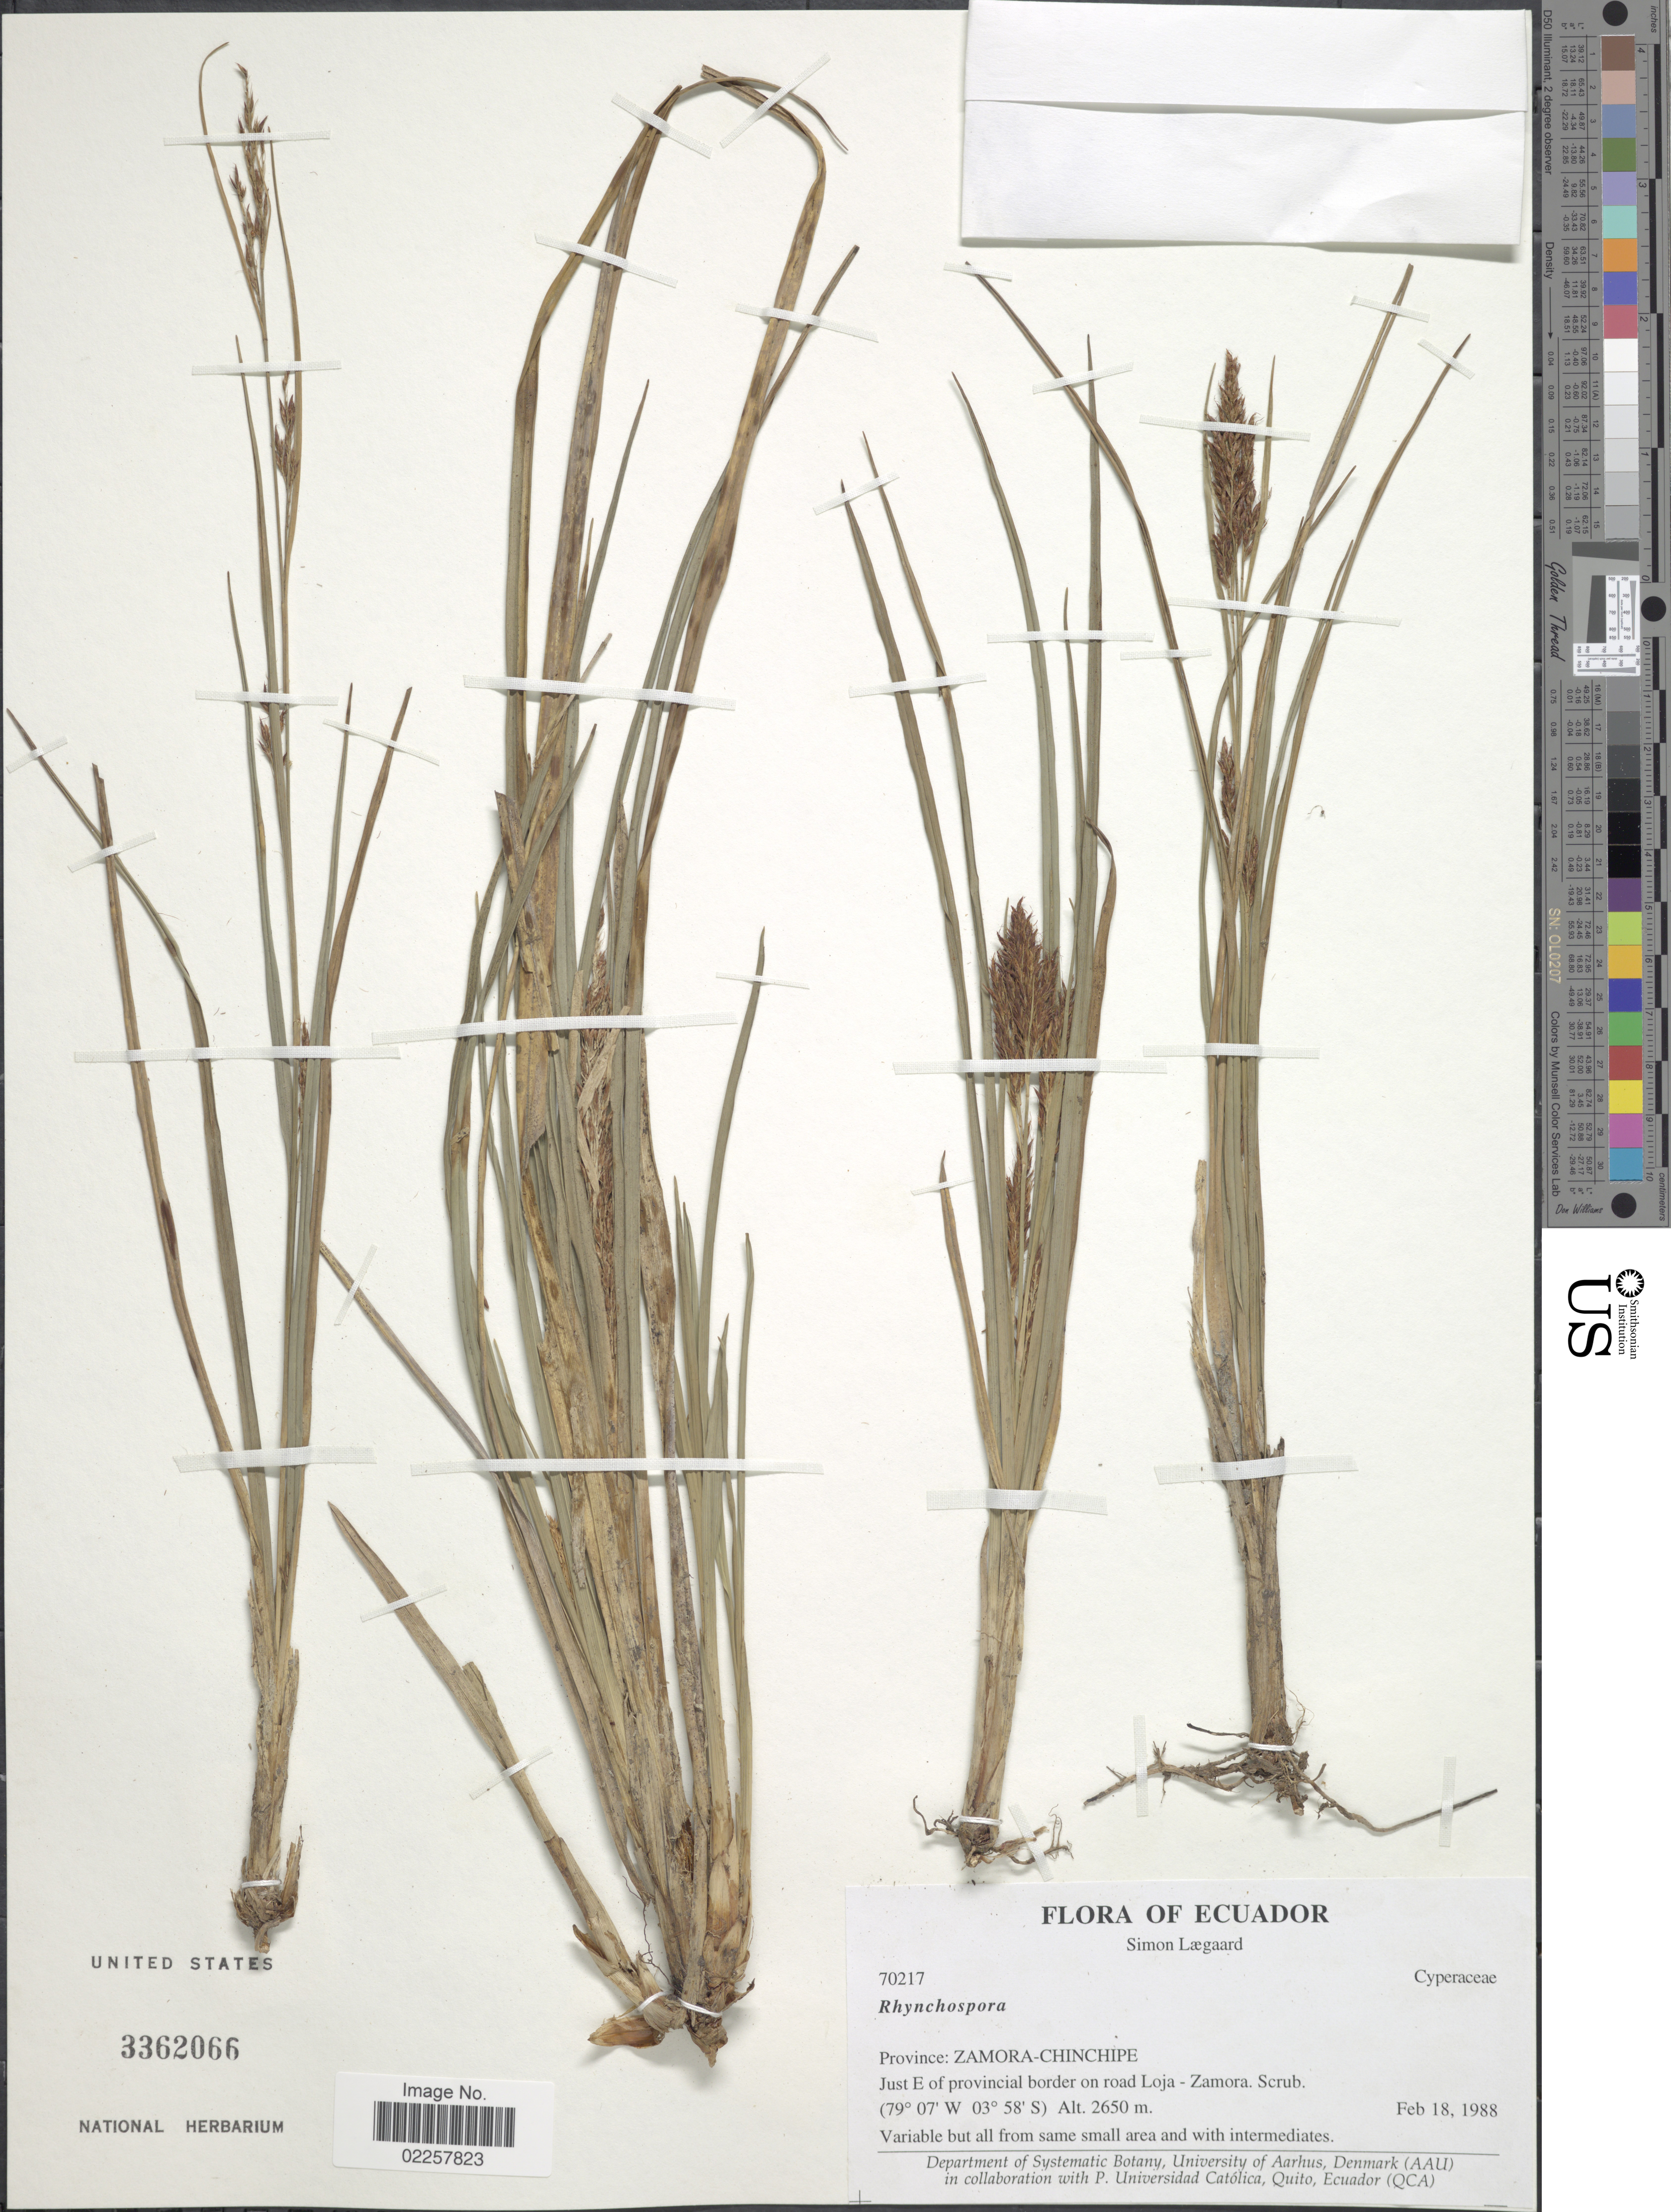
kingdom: Plantae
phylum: Tracheophyta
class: Liliopsida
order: Poales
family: Cyperaceae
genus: Rhynchospora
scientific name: Rhynchospora sp.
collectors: S. Lægaard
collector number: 70217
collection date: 1988-02-18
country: Ecuador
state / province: Zamora-Chinchipe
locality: Province: Zamora Chinchipe, Just E of provincial border on road Loja-Zamora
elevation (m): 2650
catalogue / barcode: US 3362066